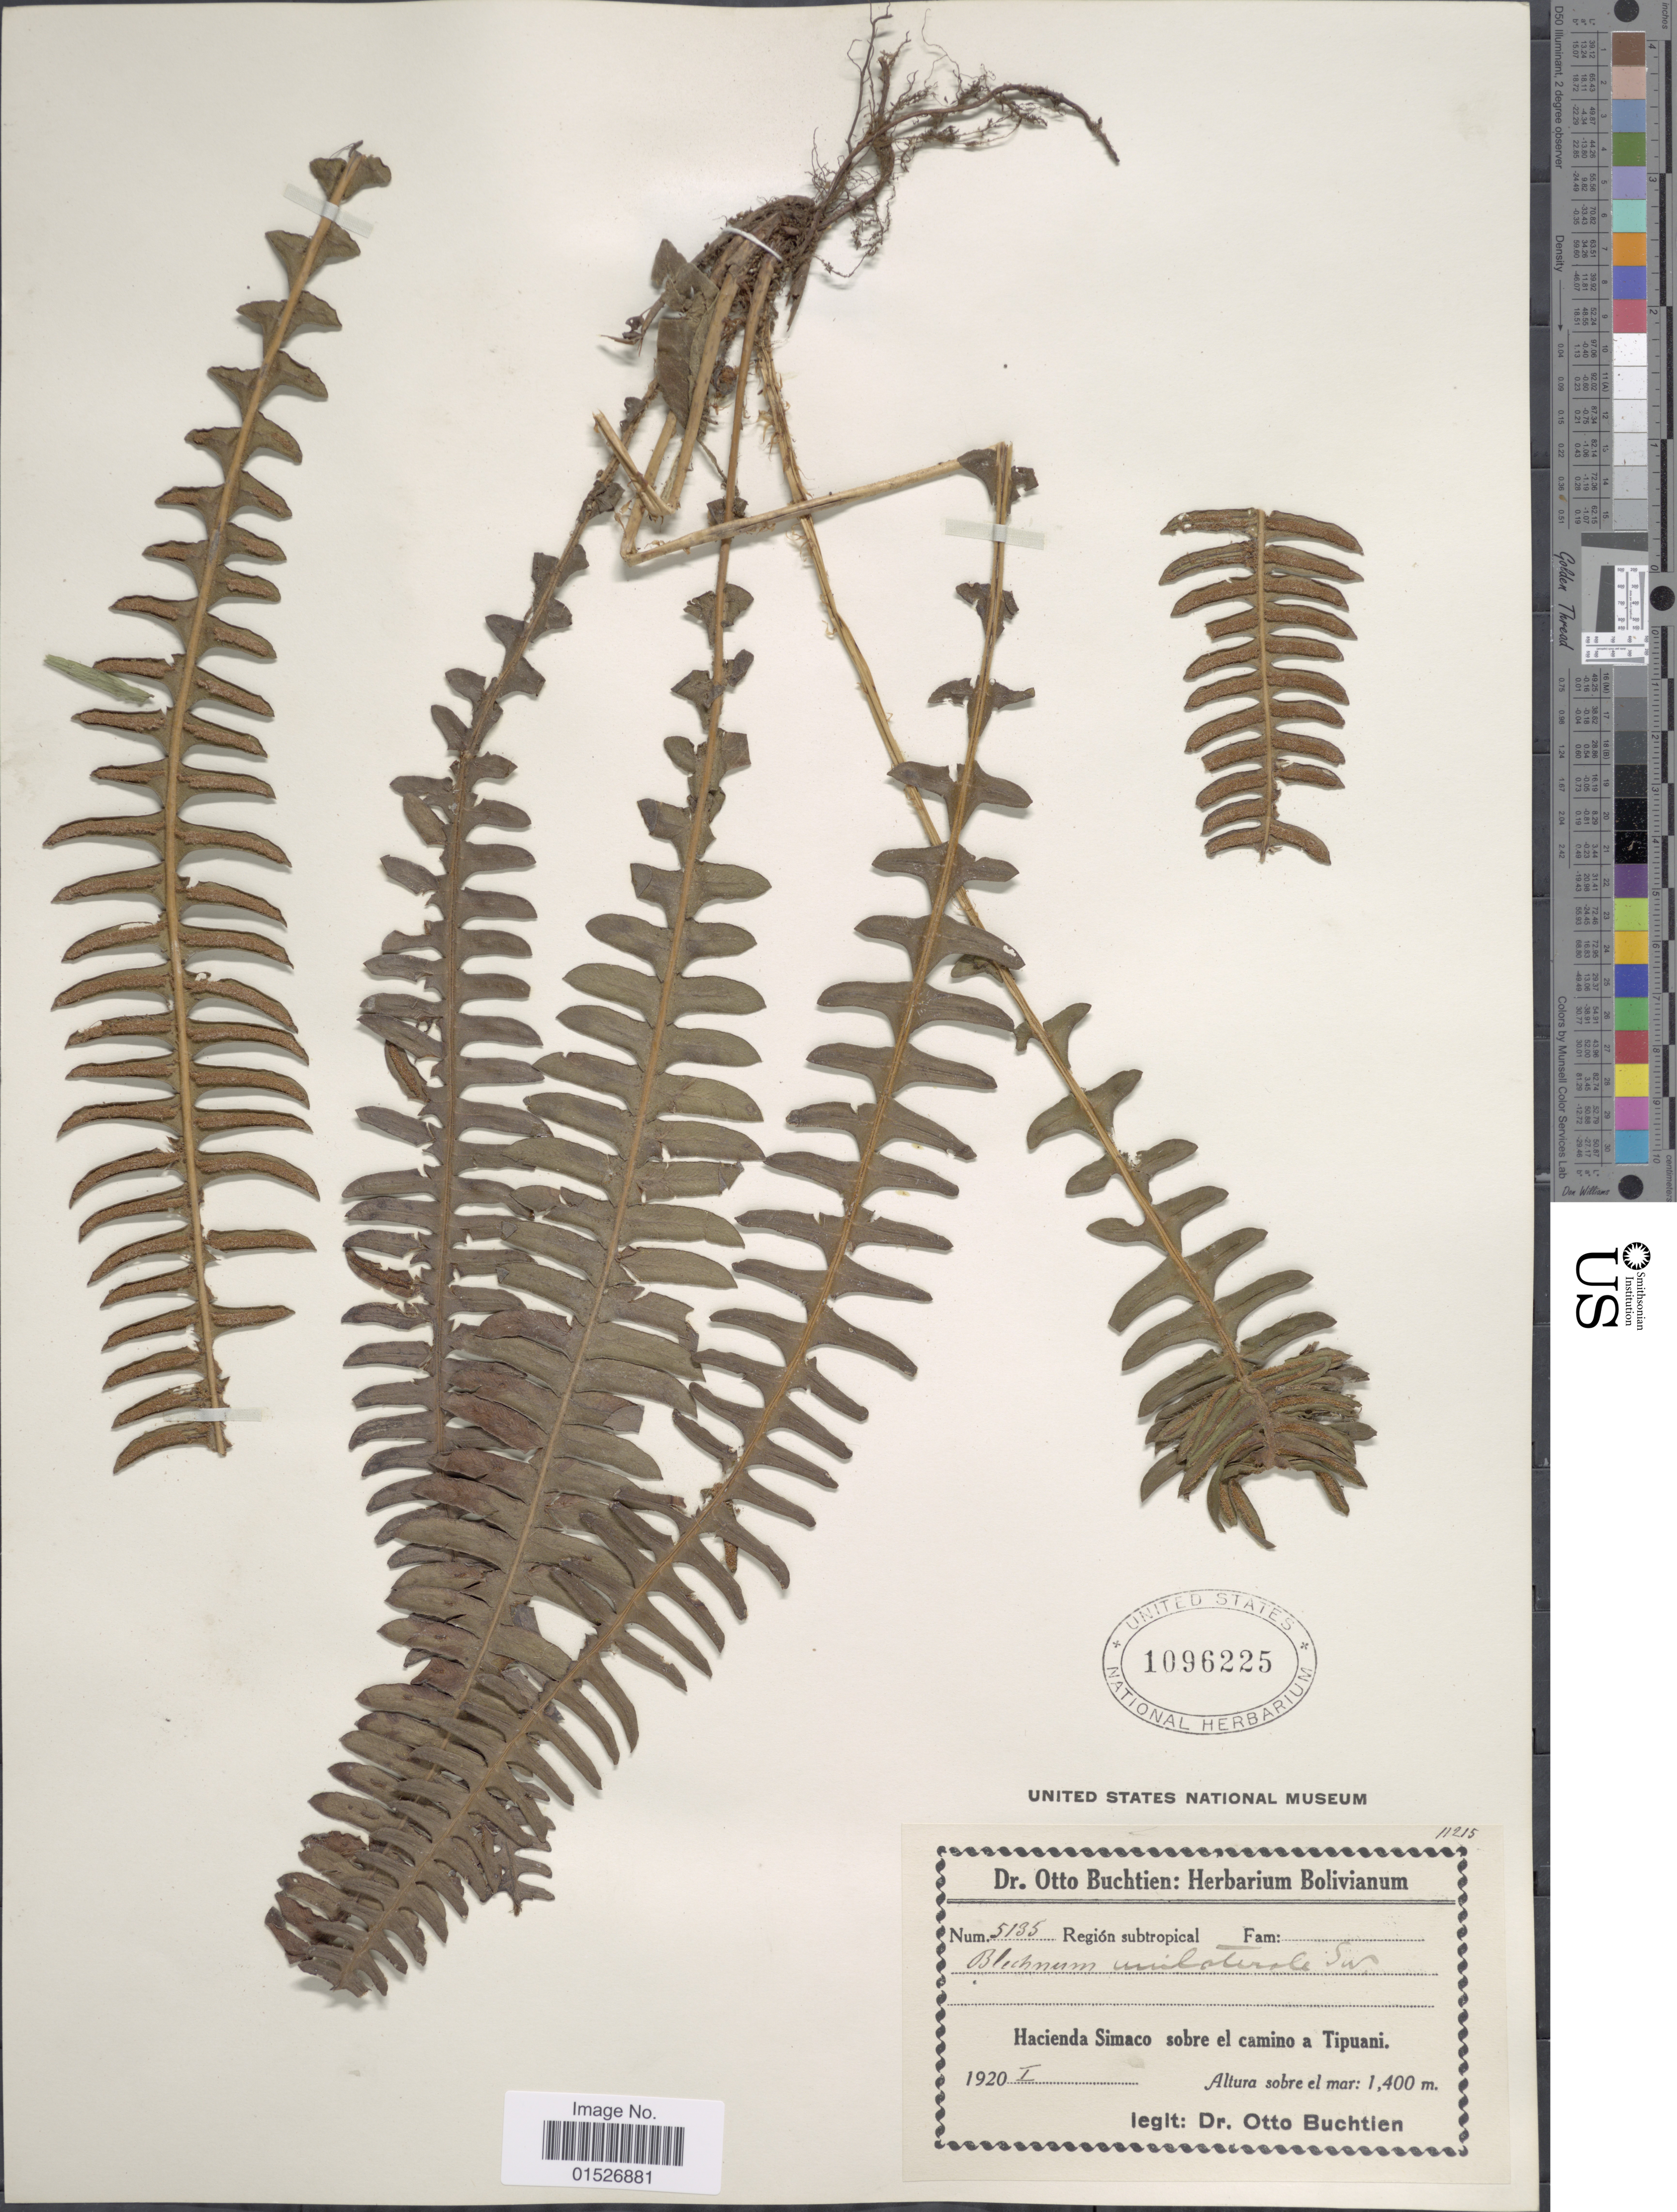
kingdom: Plantae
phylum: Tracheophyta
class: Polypodiopsida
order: Polypodiales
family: Blechnaceae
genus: Blechnum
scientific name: Blechnum polypodioides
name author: Raddi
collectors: O. Buchtien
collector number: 5135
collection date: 1920-01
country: Bolivia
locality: Region subtropical. Hacienda Simaco sobre el camino a Tipuani.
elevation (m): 1400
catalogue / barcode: US 1096225